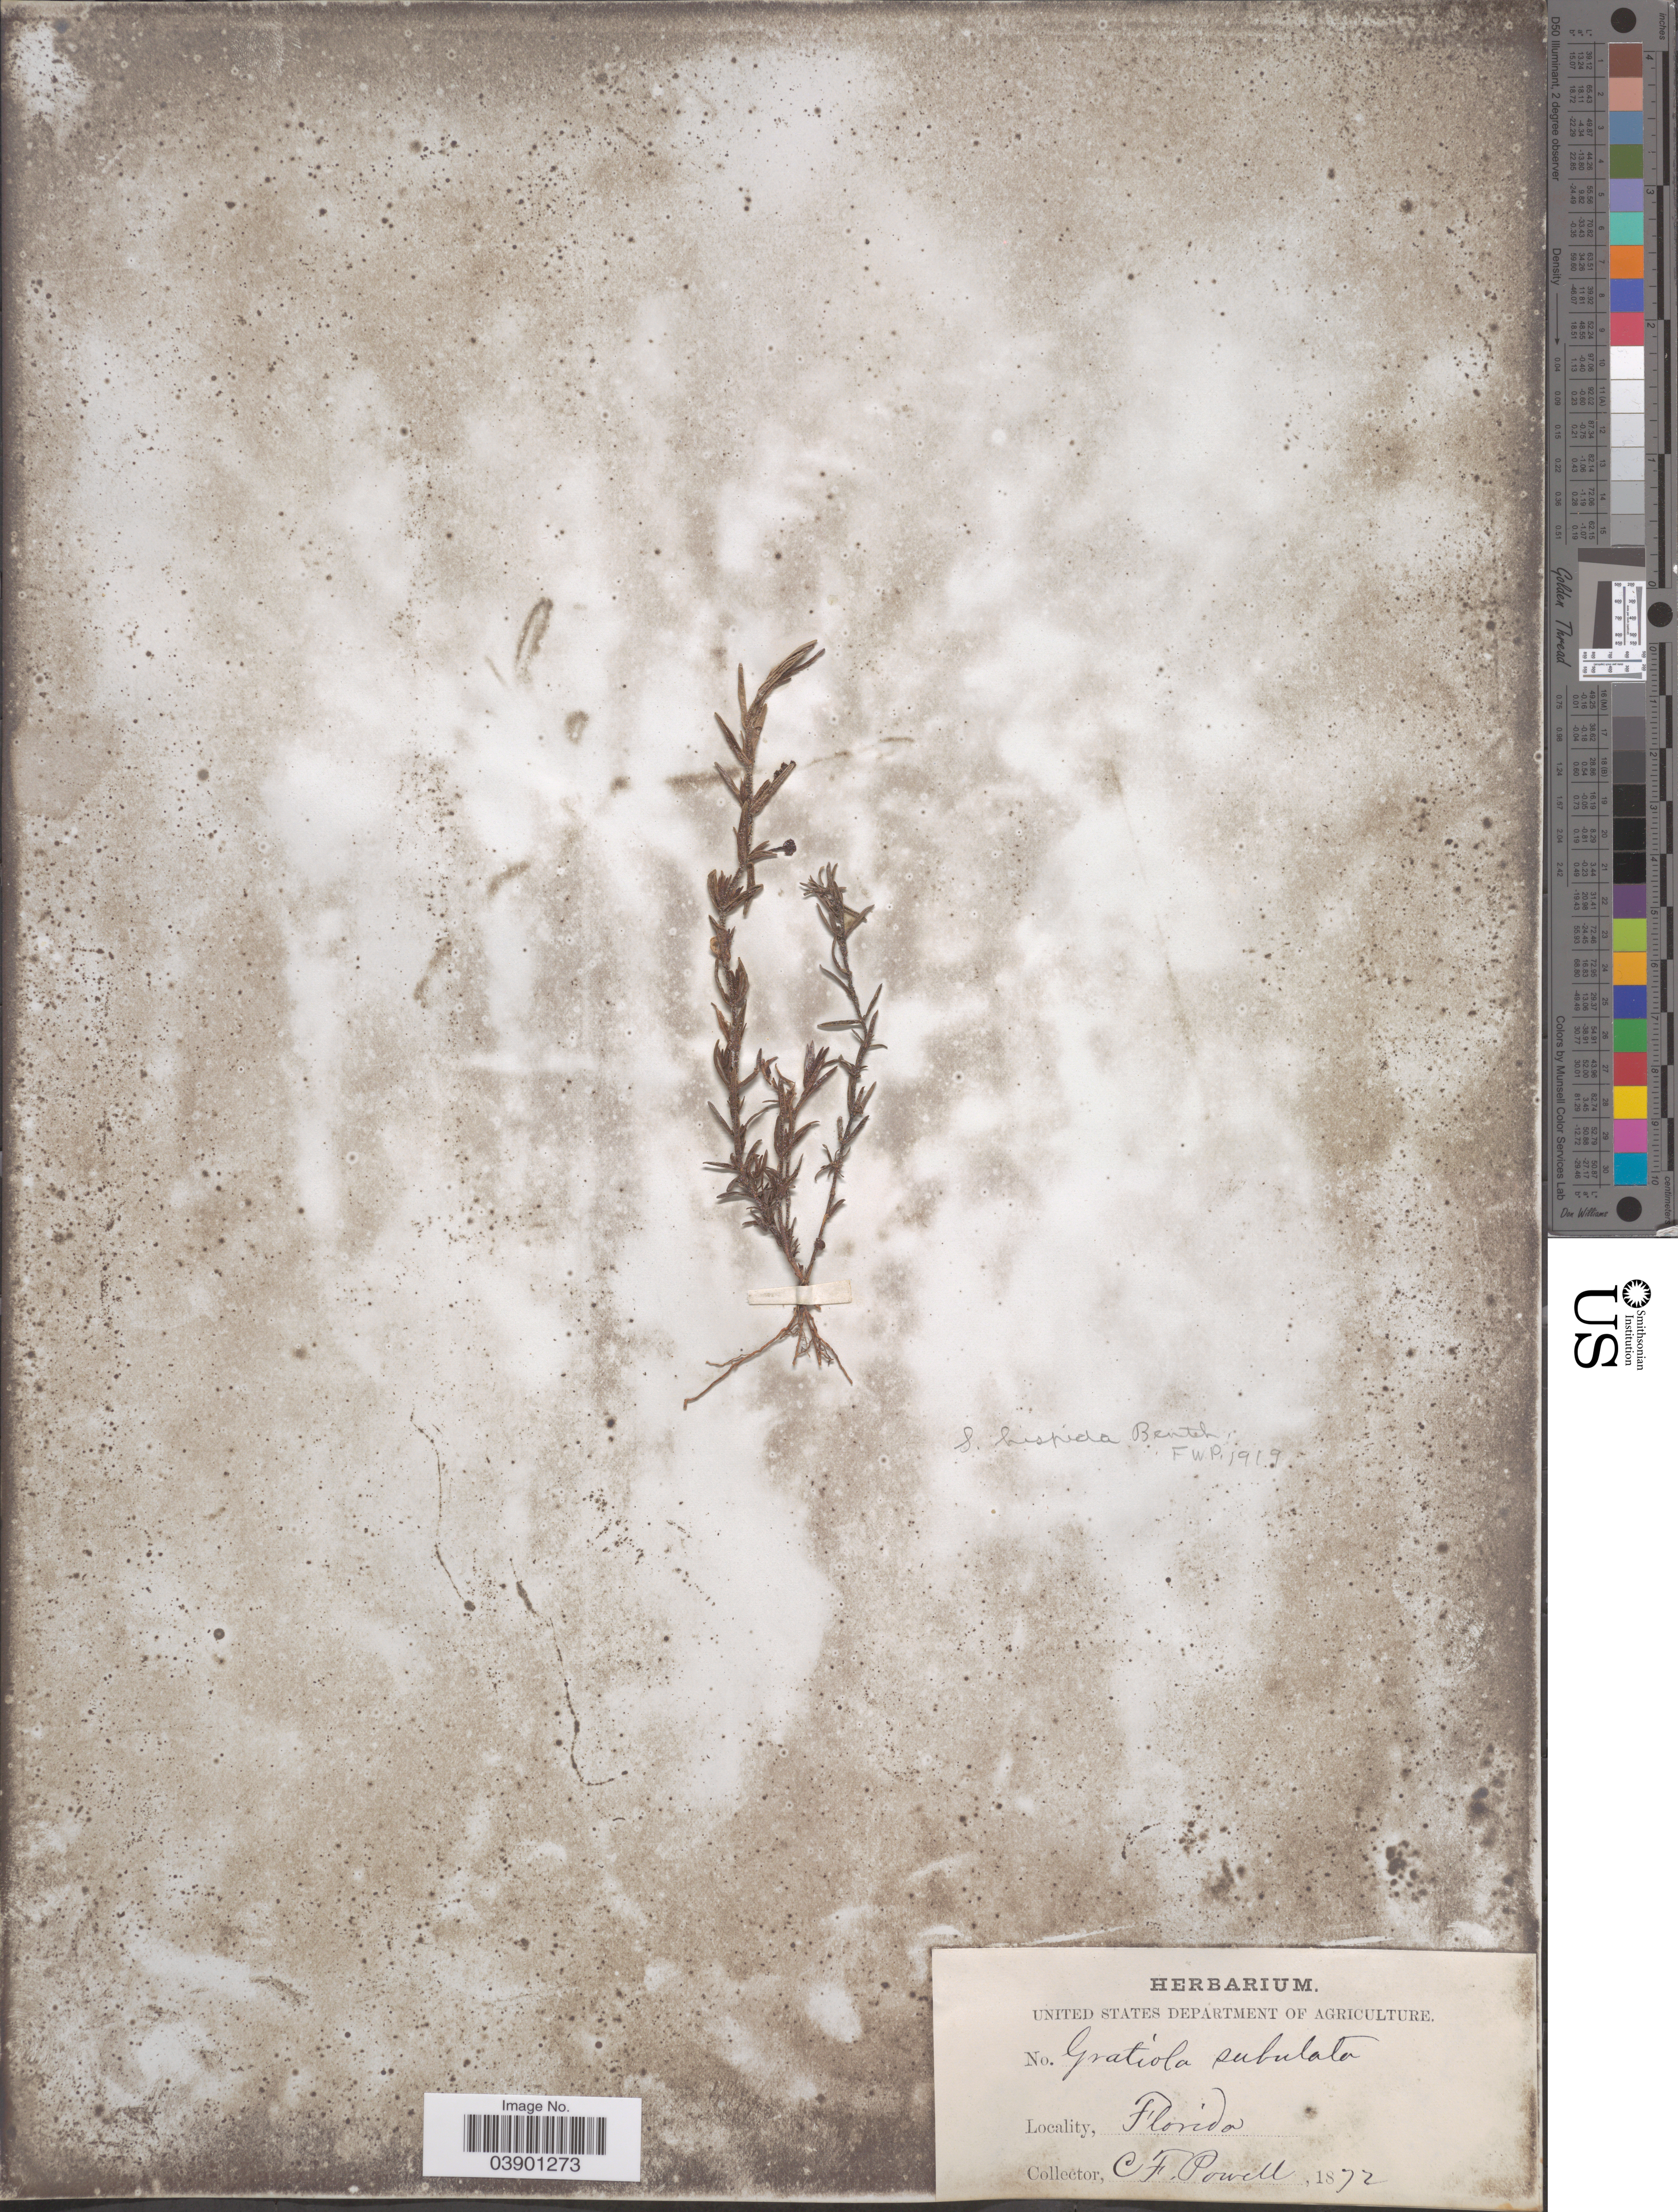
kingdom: Plantae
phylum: Tracheophyta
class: Magnoliopsida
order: Lamiales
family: Plantaginaceae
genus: Sophronanthe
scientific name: Sophronanthe hispida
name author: Benth. ex Lindl.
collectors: C. F. Powell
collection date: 1872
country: United States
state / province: Florida